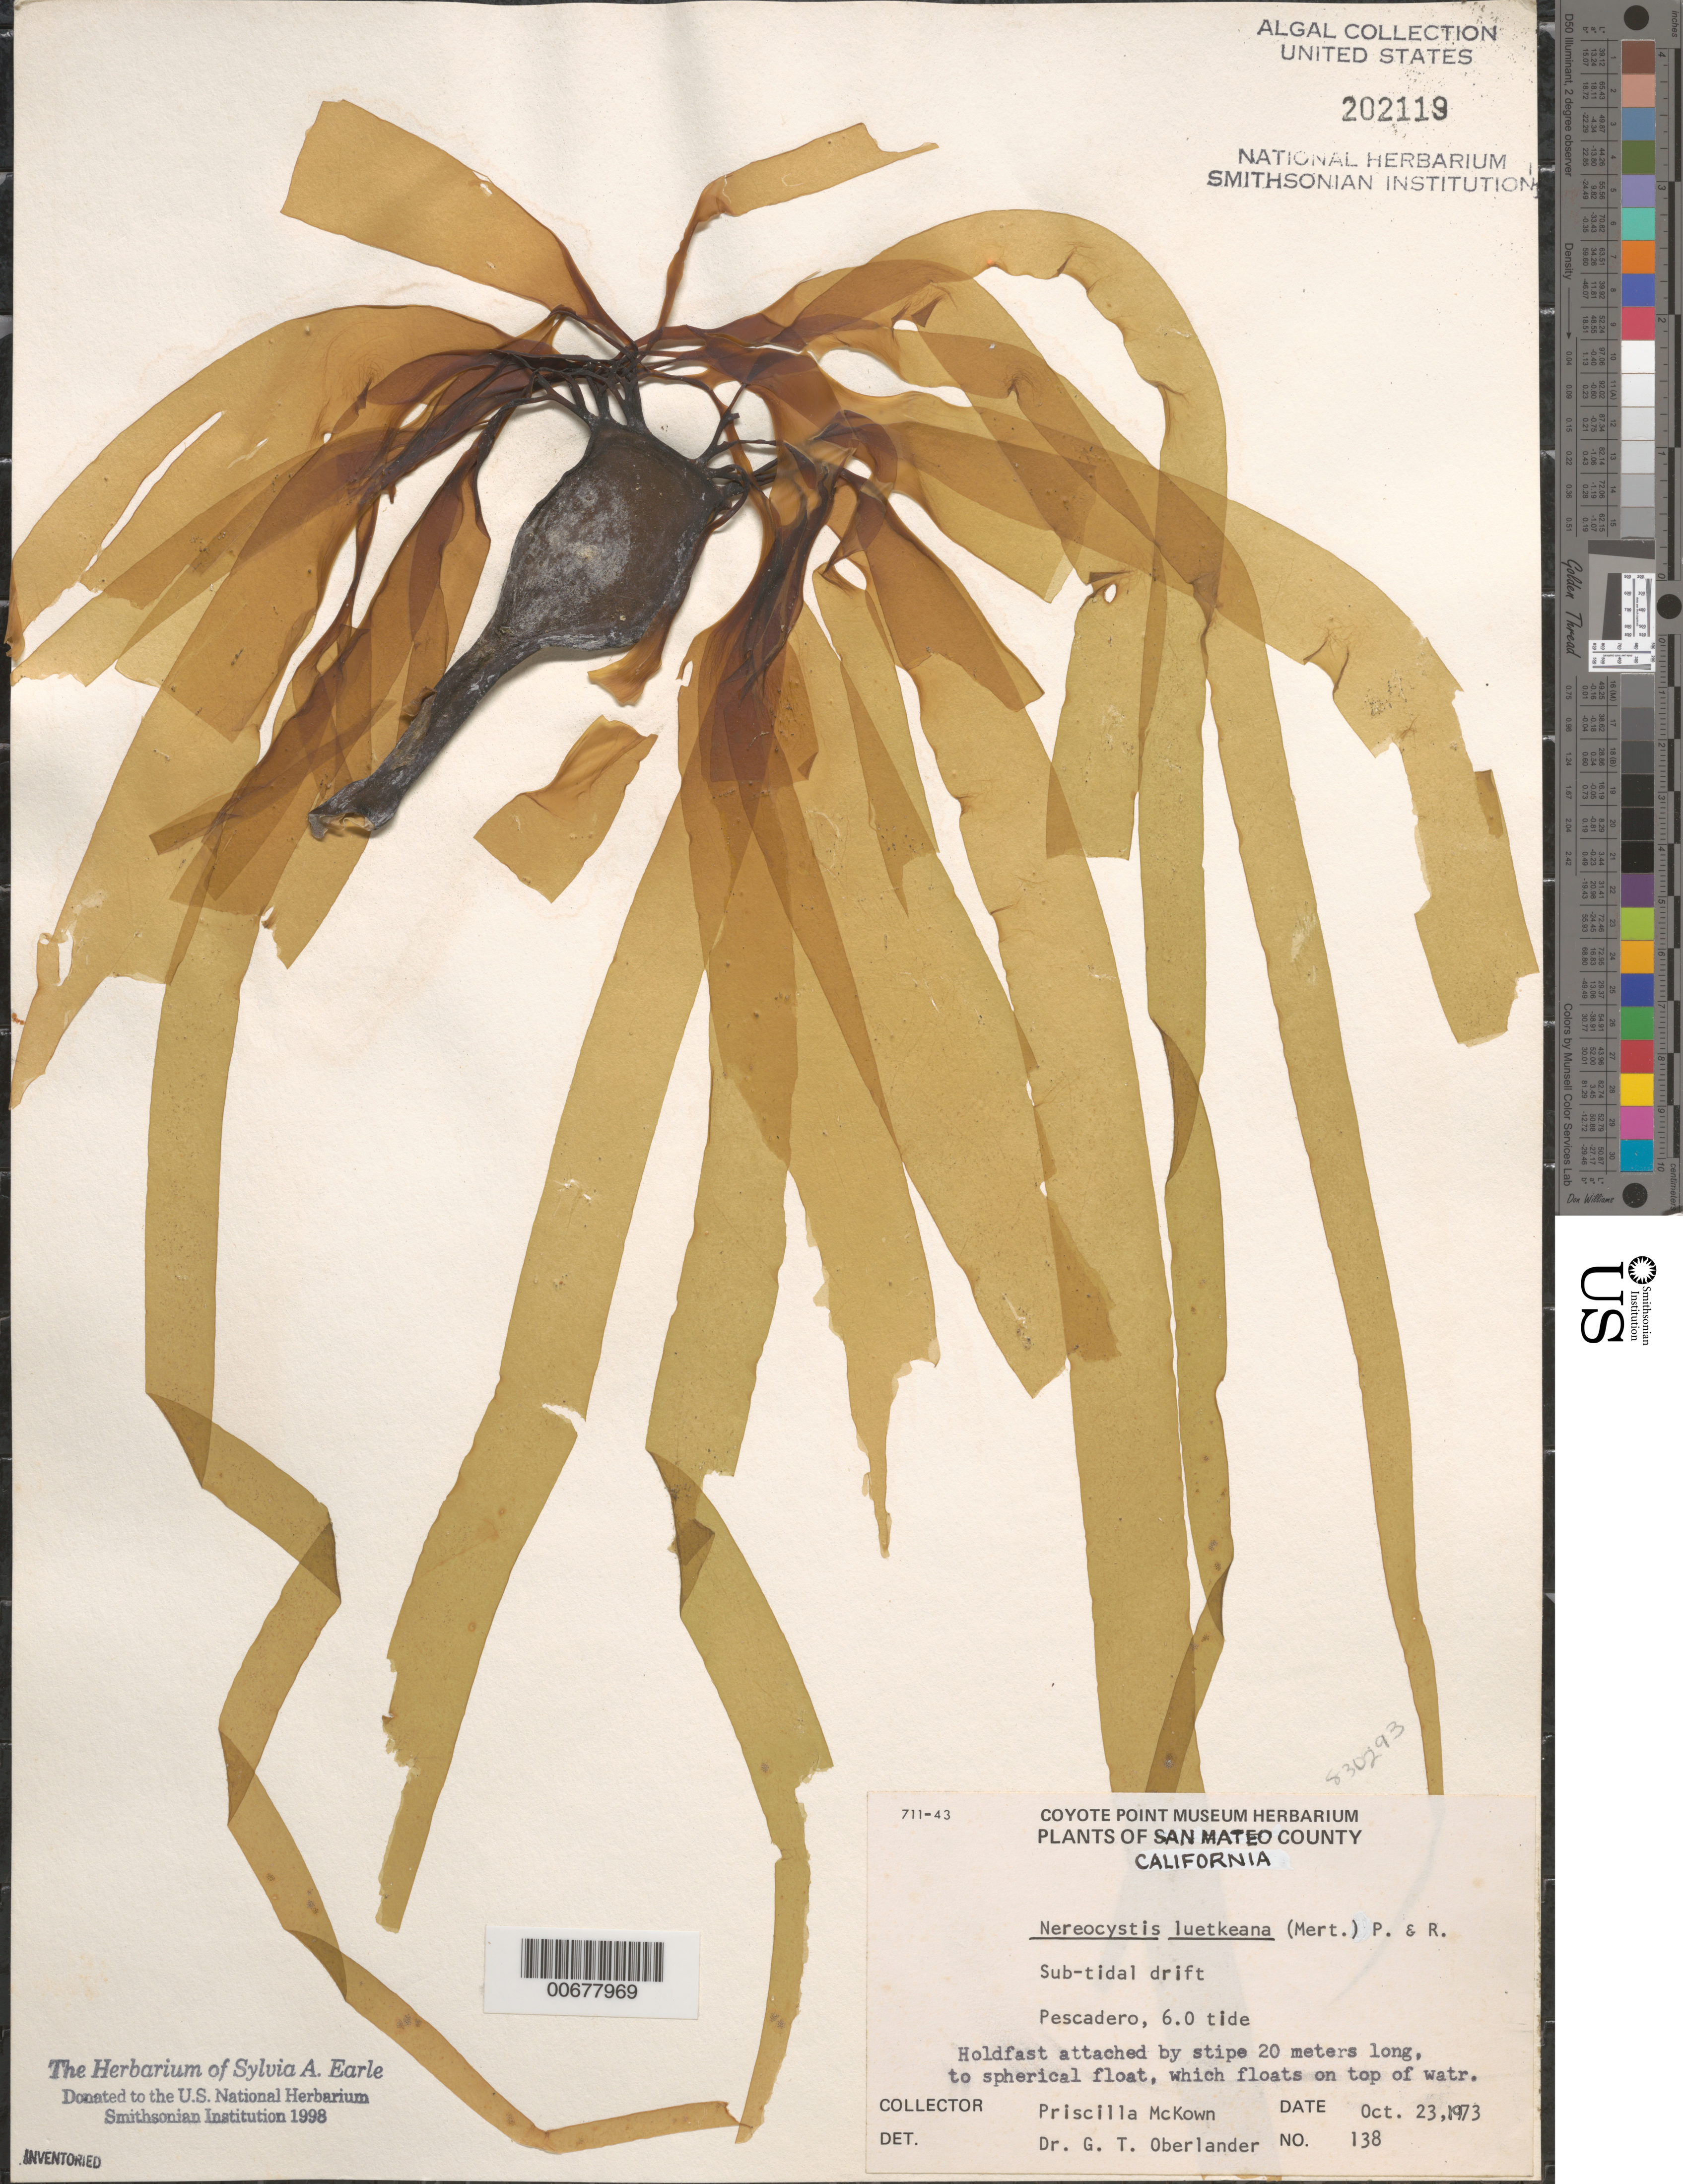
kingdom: Chromista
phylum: Ochrophyta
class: Phaeophyceae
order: Laminariales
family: Laminariaceae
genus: Nereocystis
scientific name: Nereocystis luetkeana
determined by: Oberlander, G. T.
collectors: P. McKown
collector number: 138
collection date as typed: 23 Oct 1973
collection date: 1973-10-23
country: United States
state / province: California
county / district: San Mateo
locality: Pescadero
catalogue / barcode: US 202119